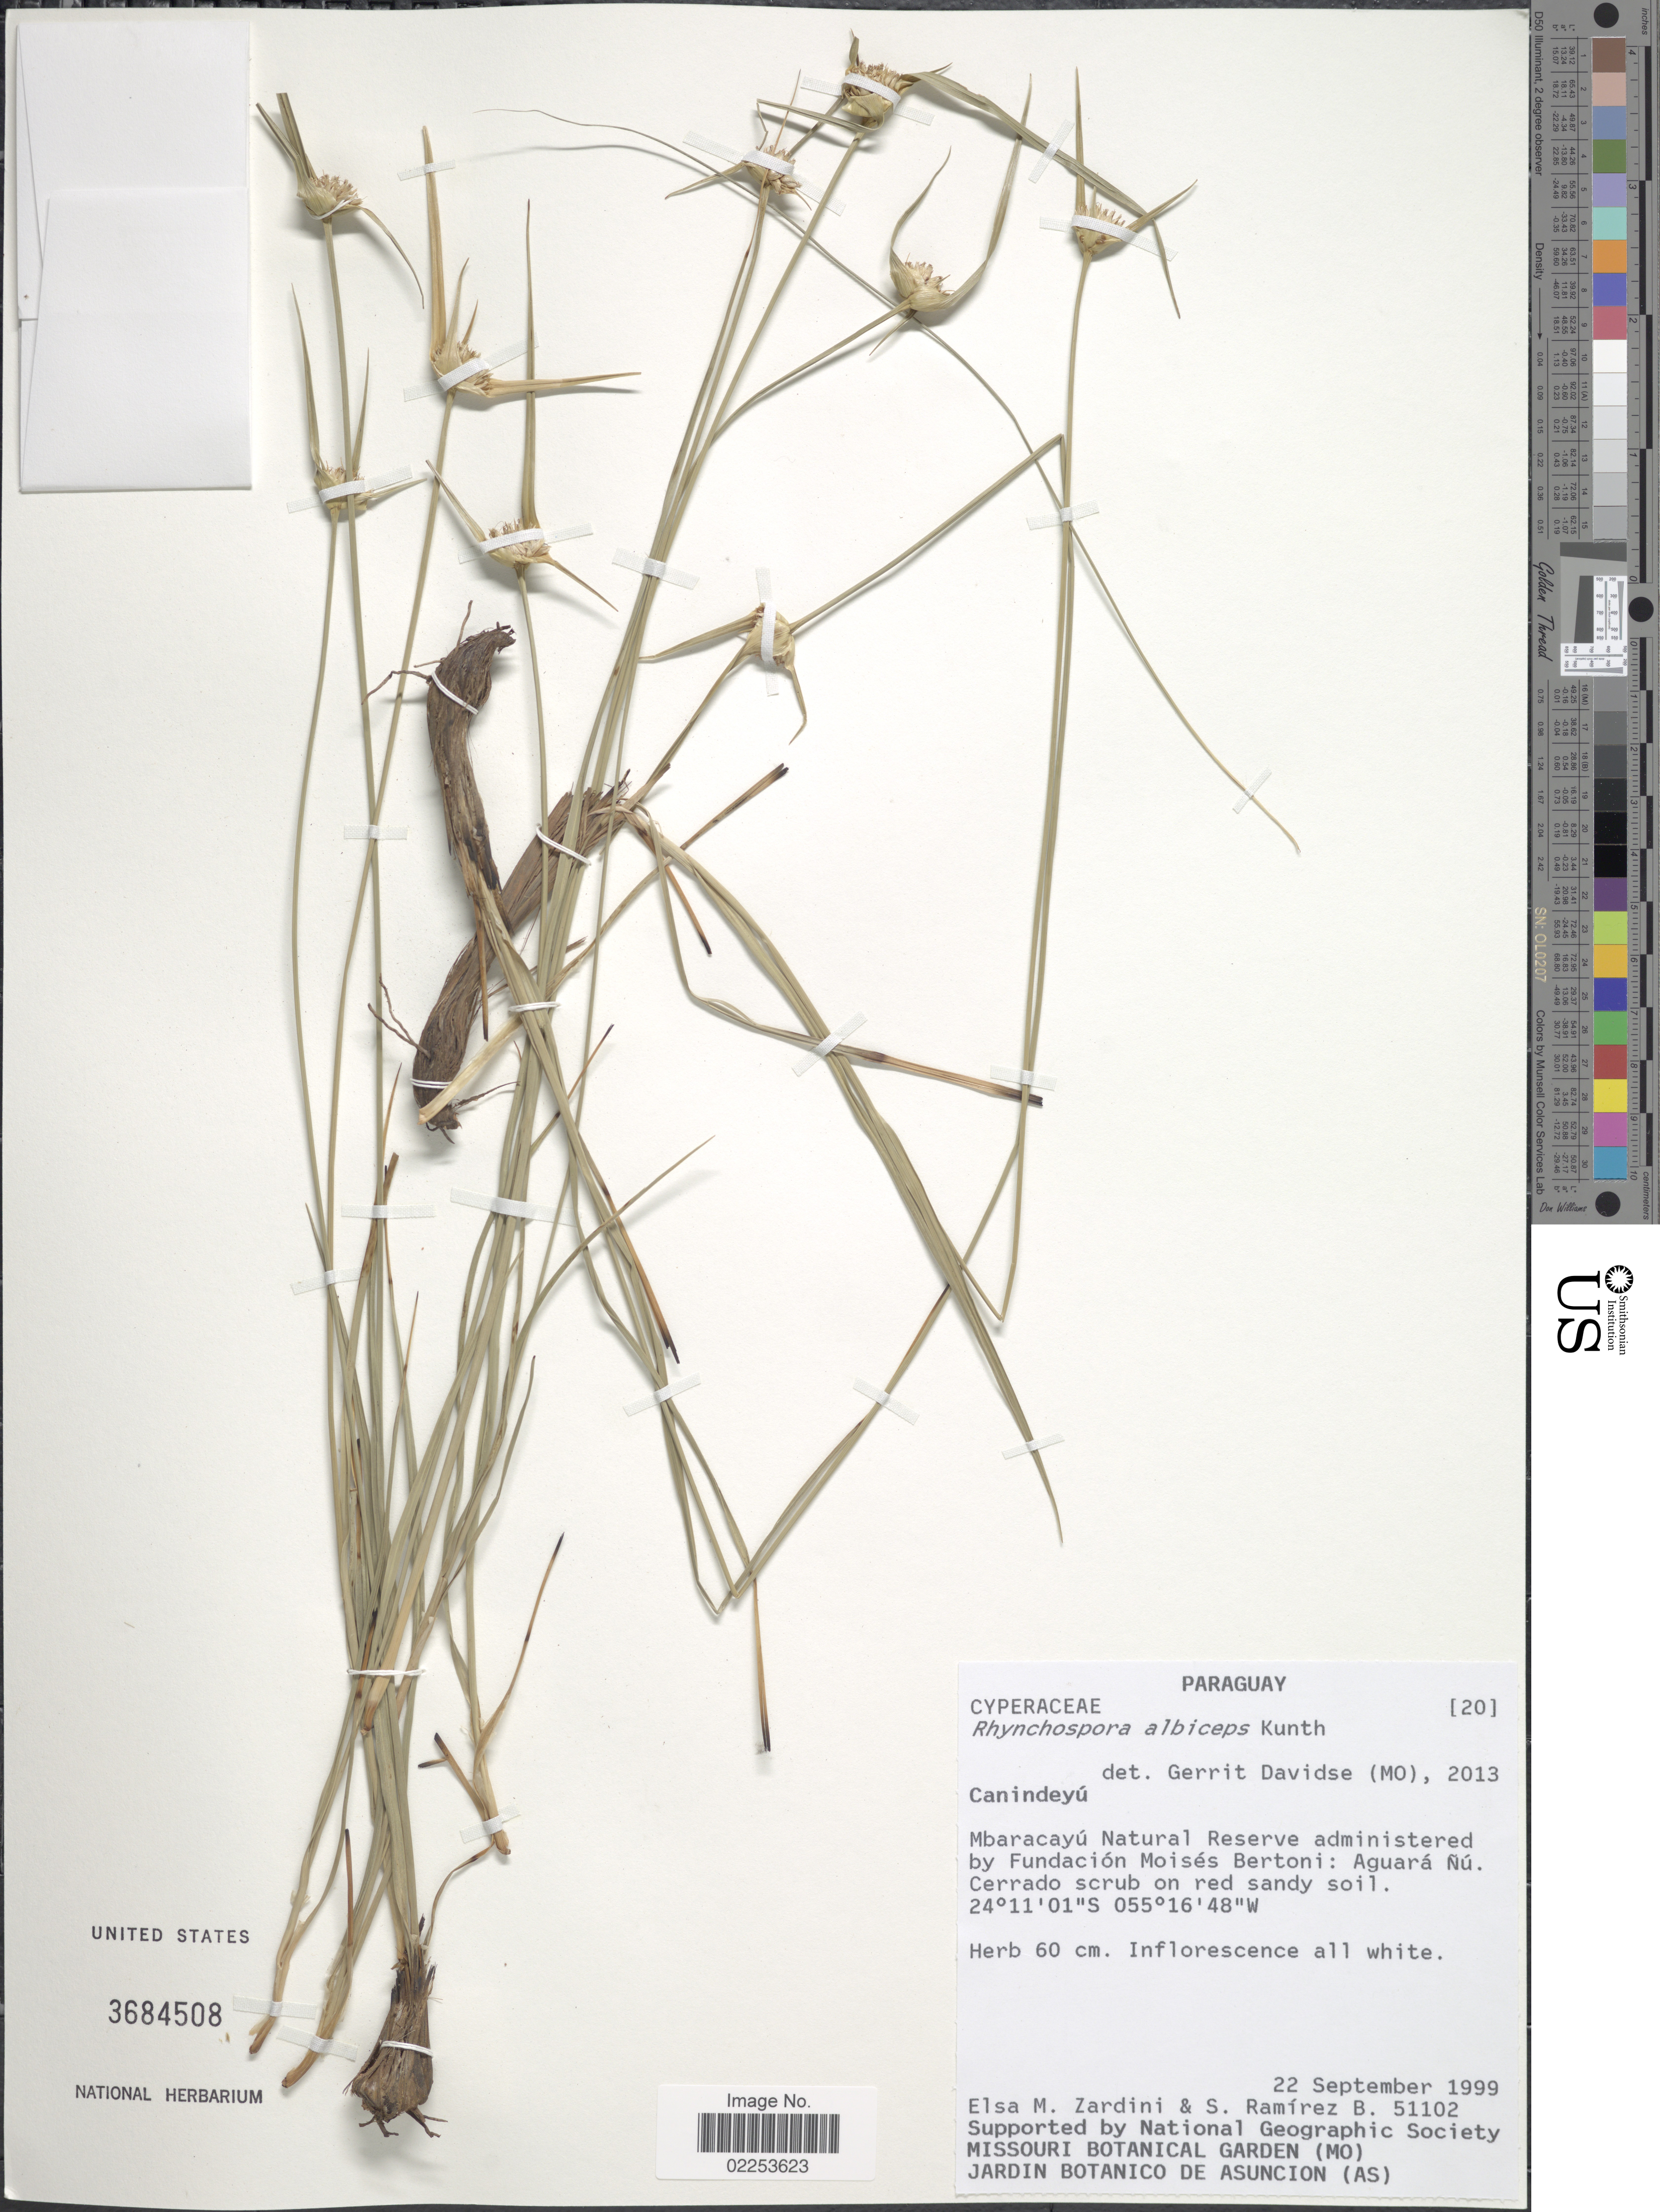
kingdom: Plantae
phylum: Tracheophyta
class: Liliopsida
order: Poales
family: Cyperaceae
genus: Rhynchospora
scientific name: Rhynchospora albiceps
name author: Kunth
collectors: E. M. Zardini & S. Ramírez B.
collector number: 51102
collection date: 1999-09-22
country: Paraguay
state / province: Canindeyu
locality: Canindeyu, Mbaraceyu National Reserve administered by Fundacion Moises Bertoni: Aguara Nu.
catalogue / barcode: US 3684508